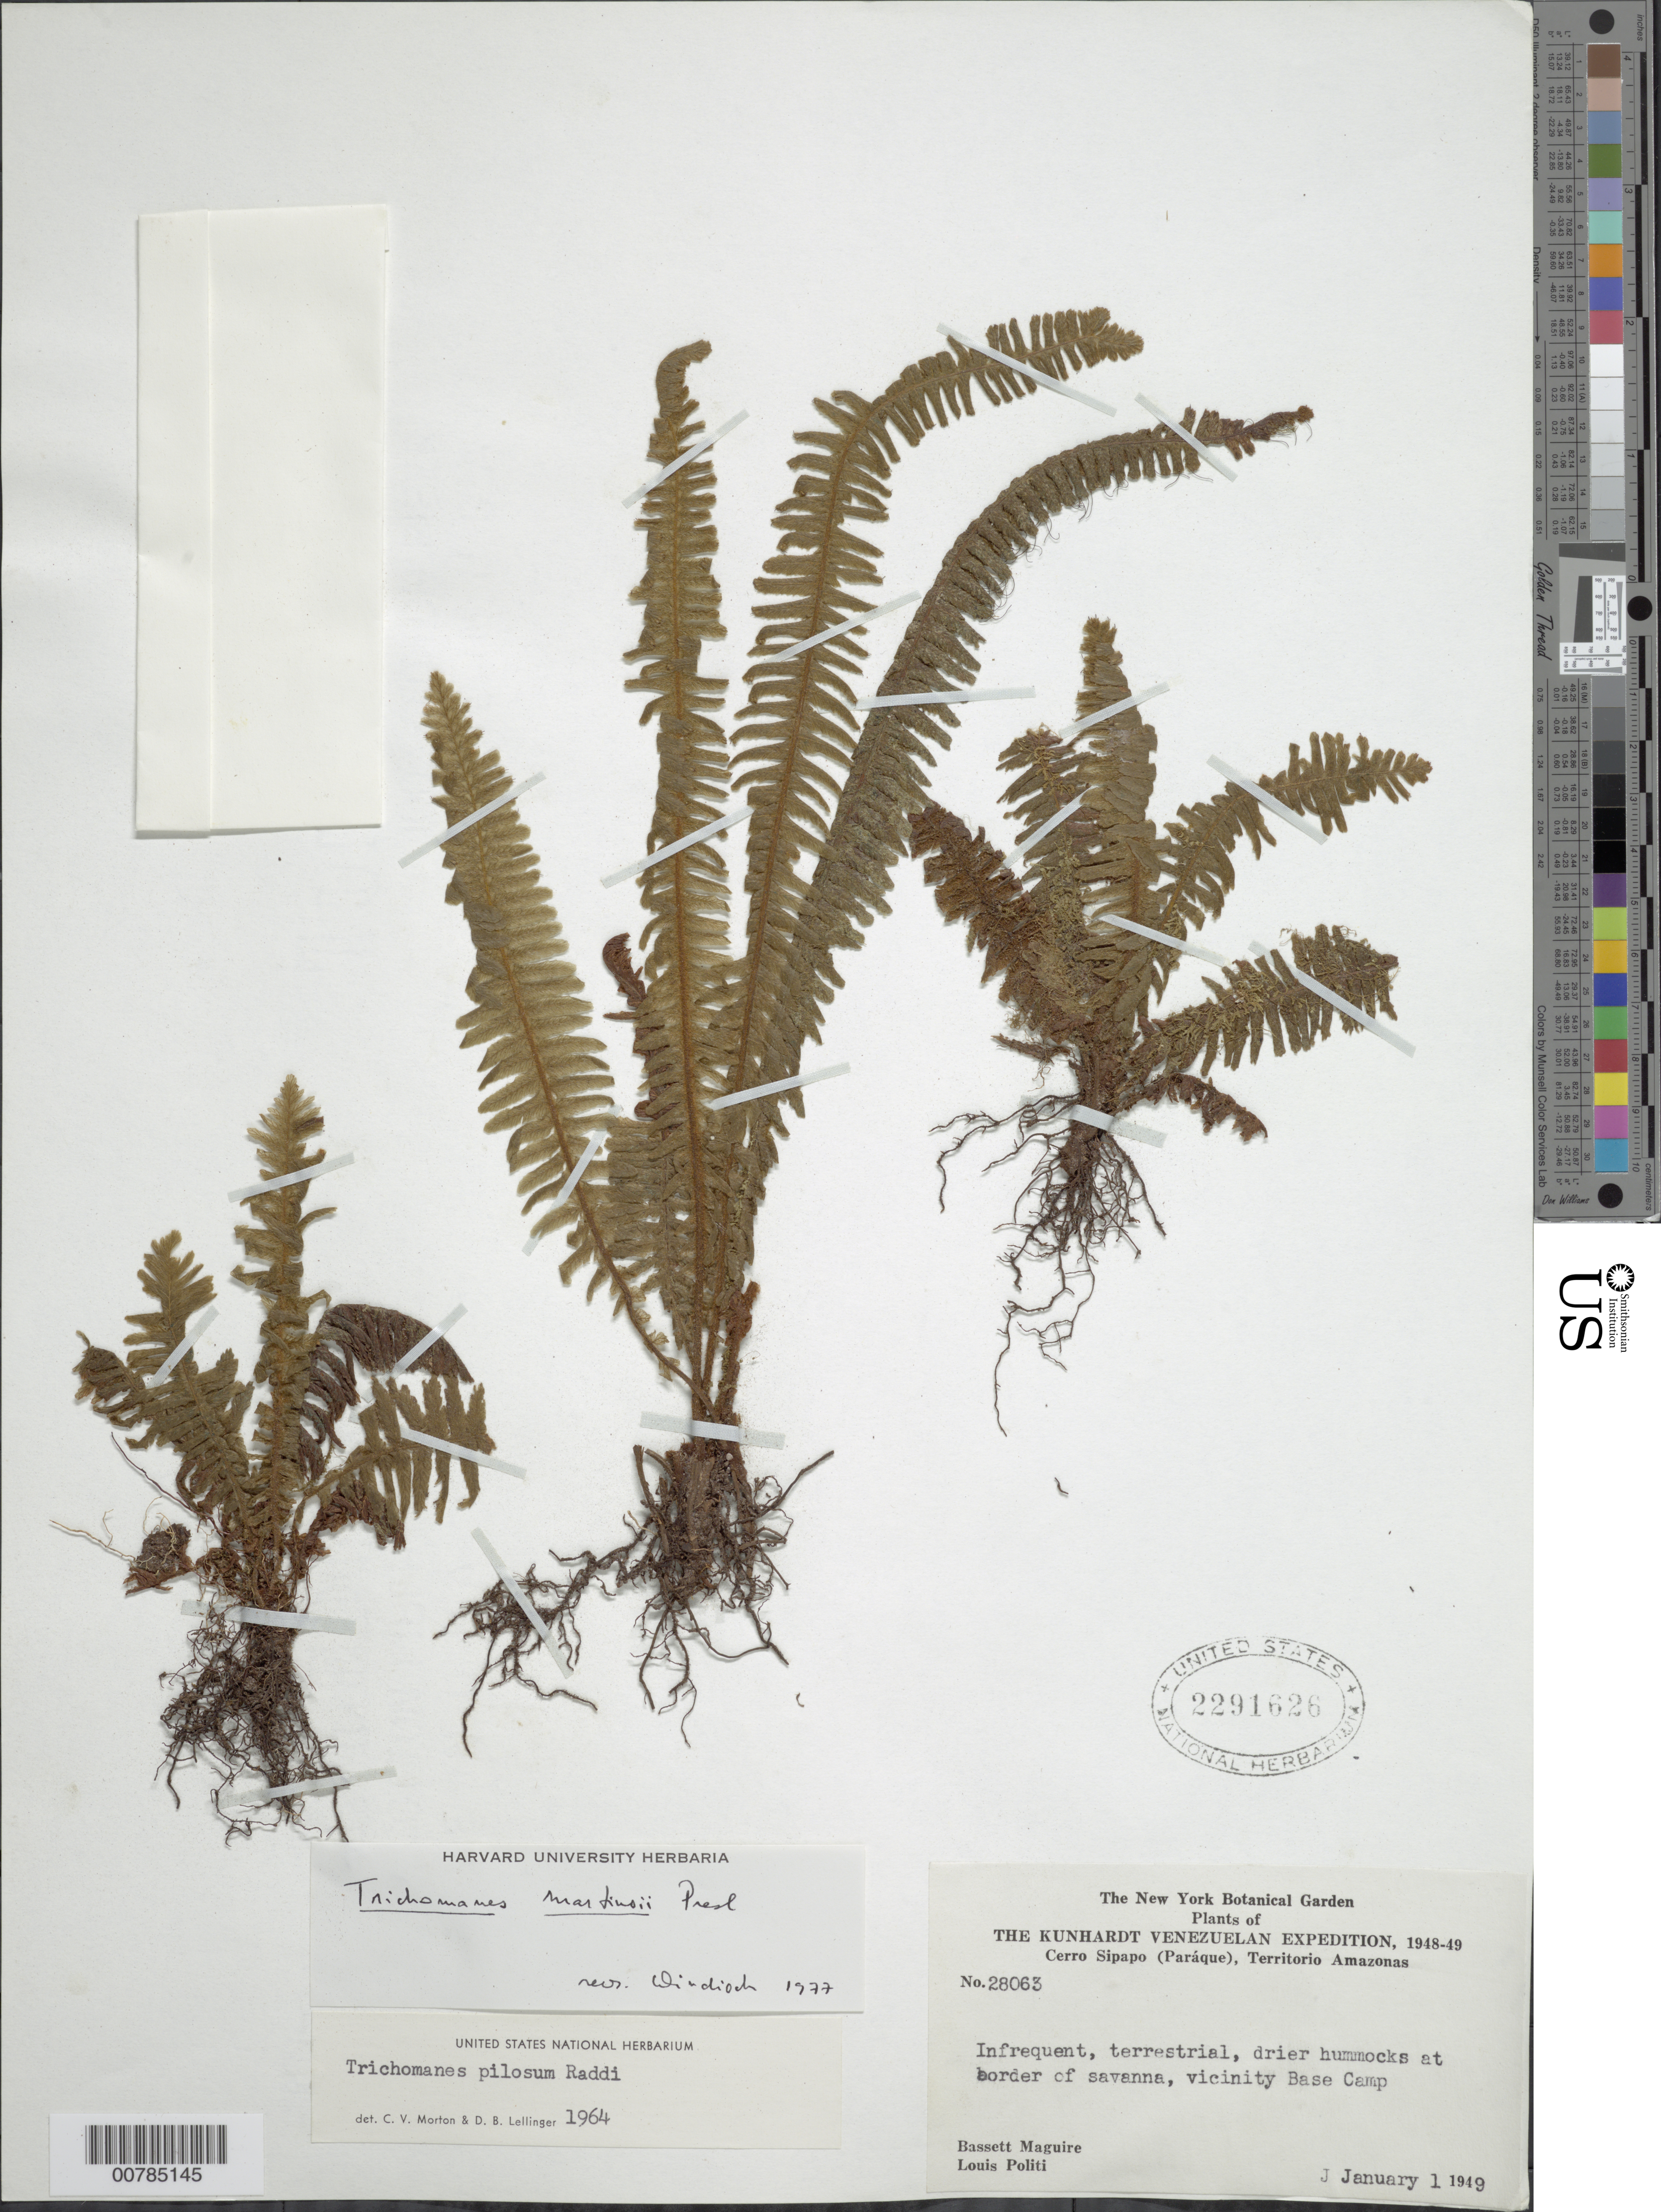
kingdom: Plantae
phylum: Tracheophyta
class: Polypodiopsida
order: Hymenophyllales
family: Hymenophyllaceae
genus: Trichomanes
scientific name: Trichomanes martiusii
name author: C. Presl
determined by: Windisch, Paulo Guenter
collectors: B. Maguire & L. Politi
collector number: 28063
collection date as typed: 1-Jan-49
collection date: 1949-01-01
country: Venezuela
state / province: Amazonas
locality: Cerro Sipapo (Paráque), Base Camp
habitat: Drier hummocks at border of savanna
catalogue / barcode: US 2291626